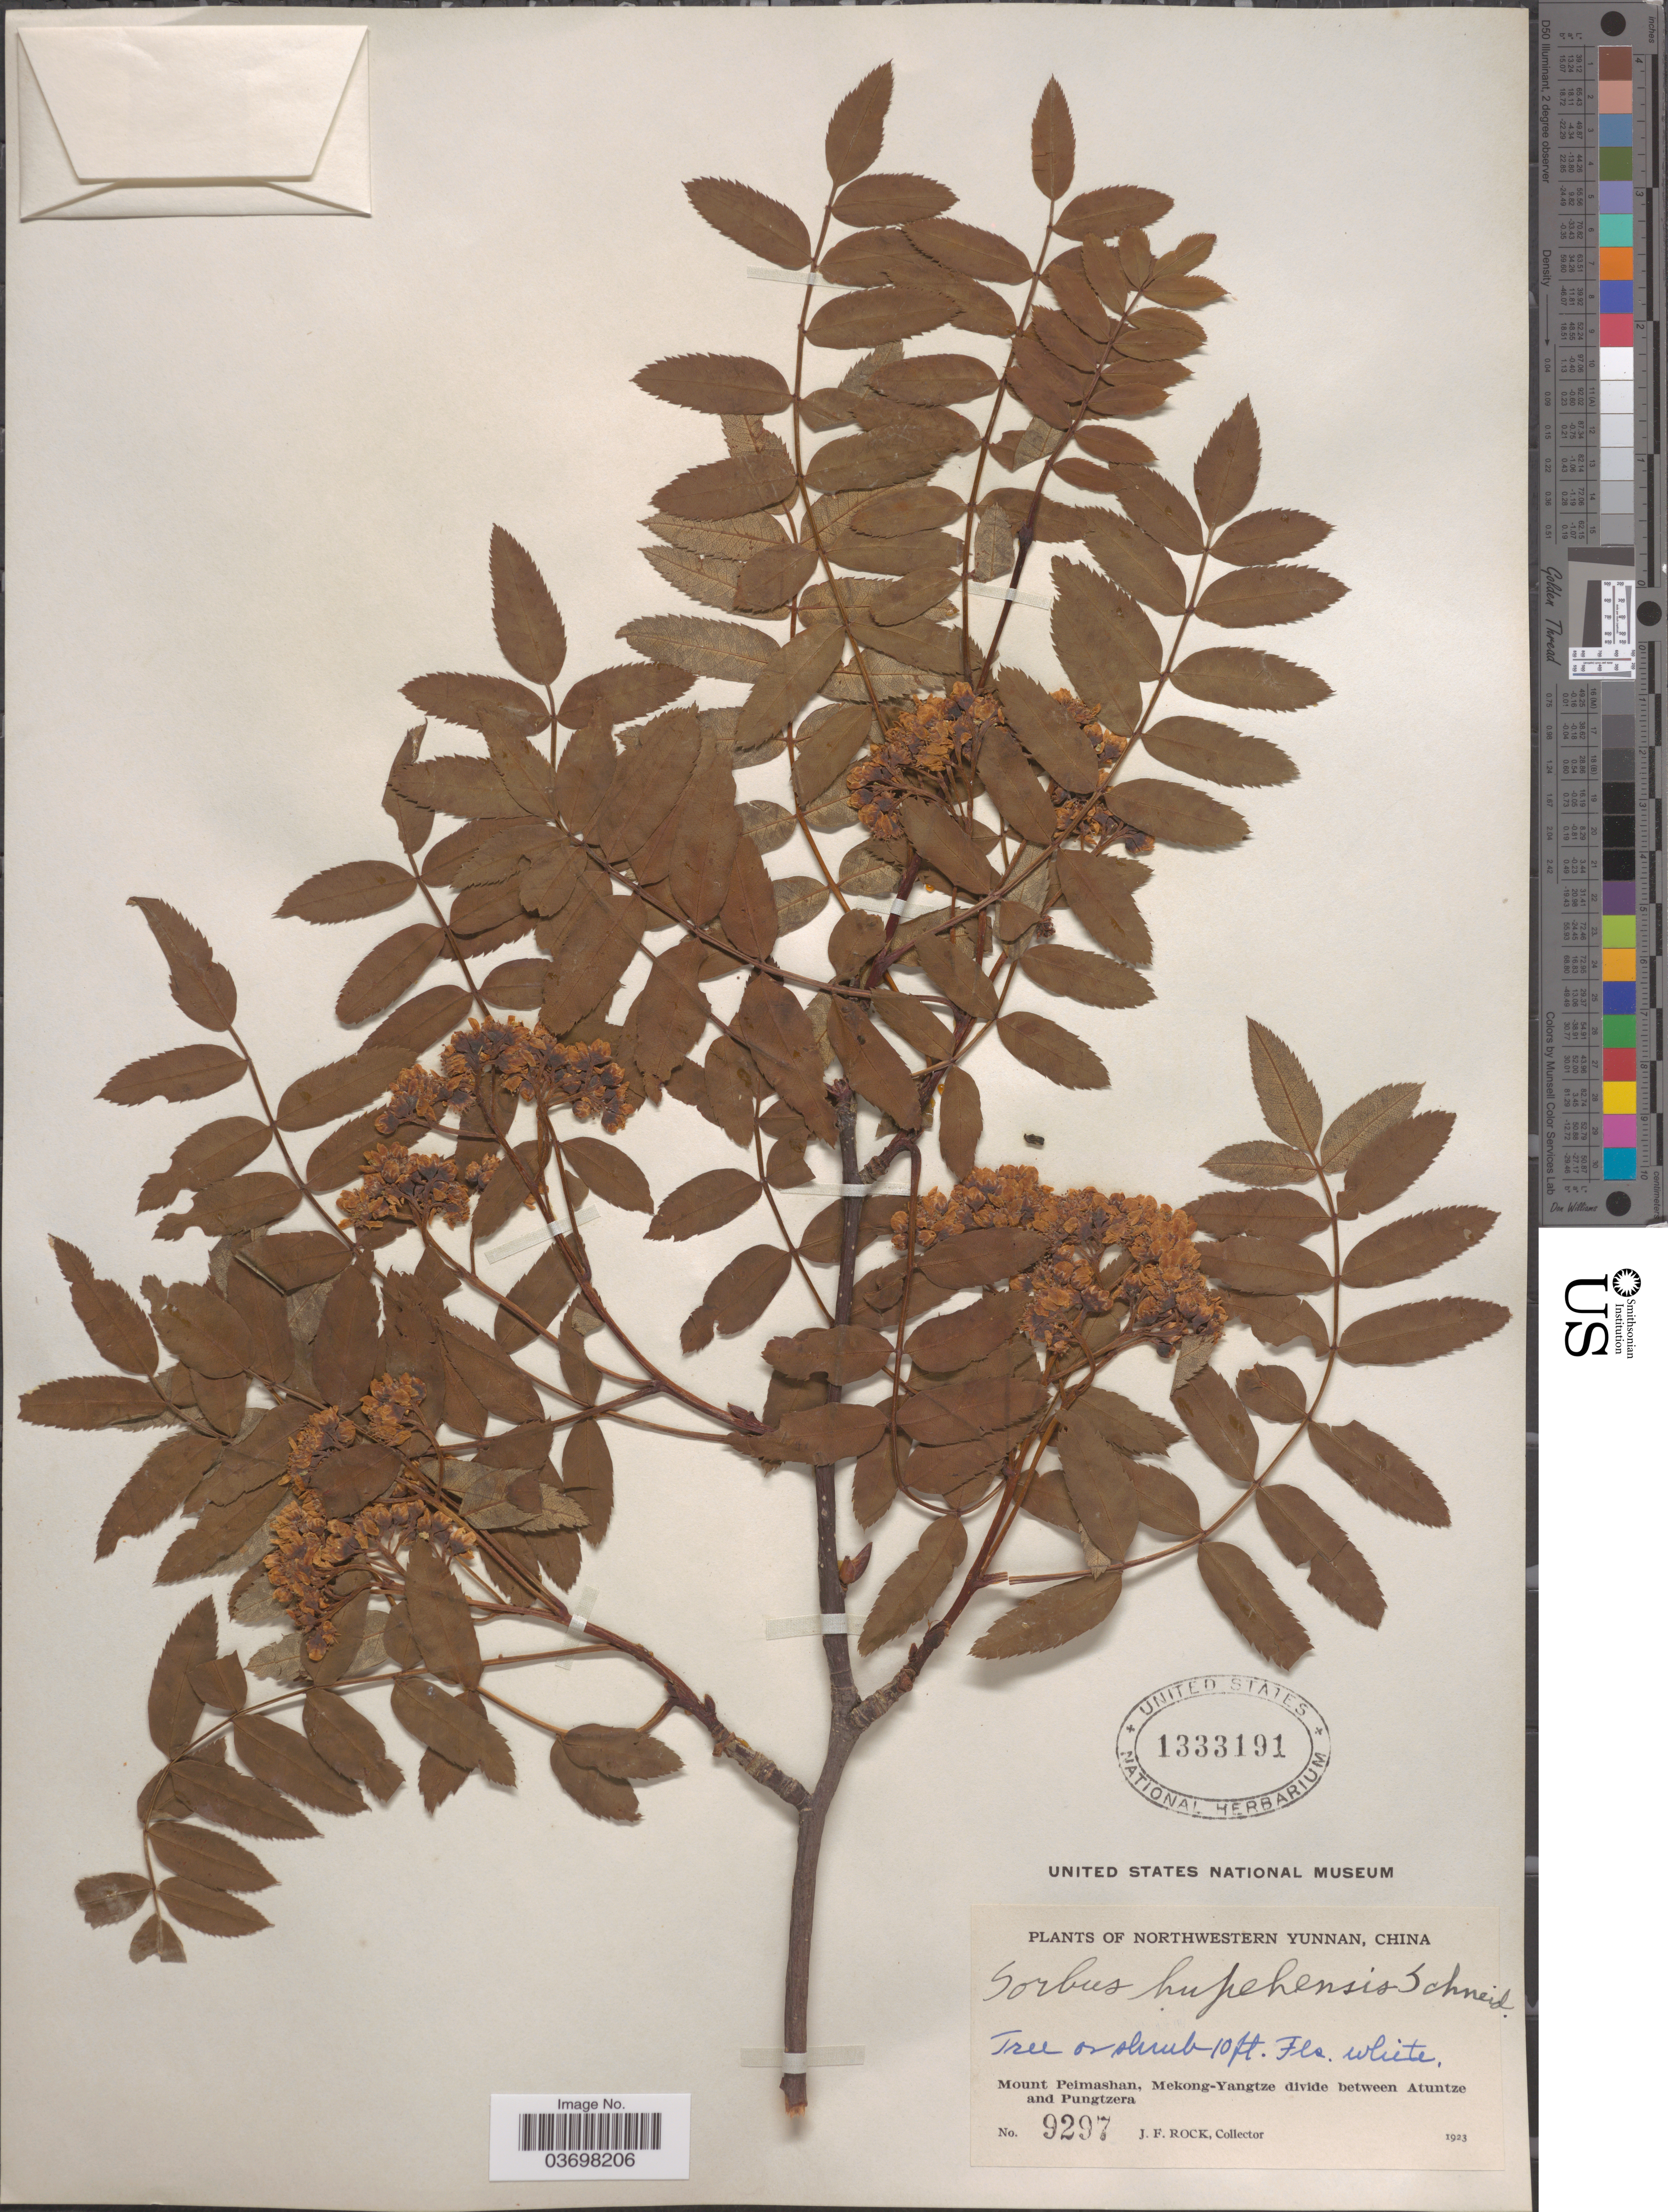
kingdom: Plantae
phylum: Tracheophyta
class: Magnoliopsida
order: Rosales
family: Rosaceae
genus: Sorbus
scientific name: Sorbus discolor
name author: hort.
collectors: J. Rock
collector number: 9297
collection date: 1923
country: China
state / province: Yunnan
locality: Northwestern Yunnan. Mount Peimashan, Mekong-Yangtze divide between Atuntze and Pungtzera.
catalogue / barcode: US 1333191